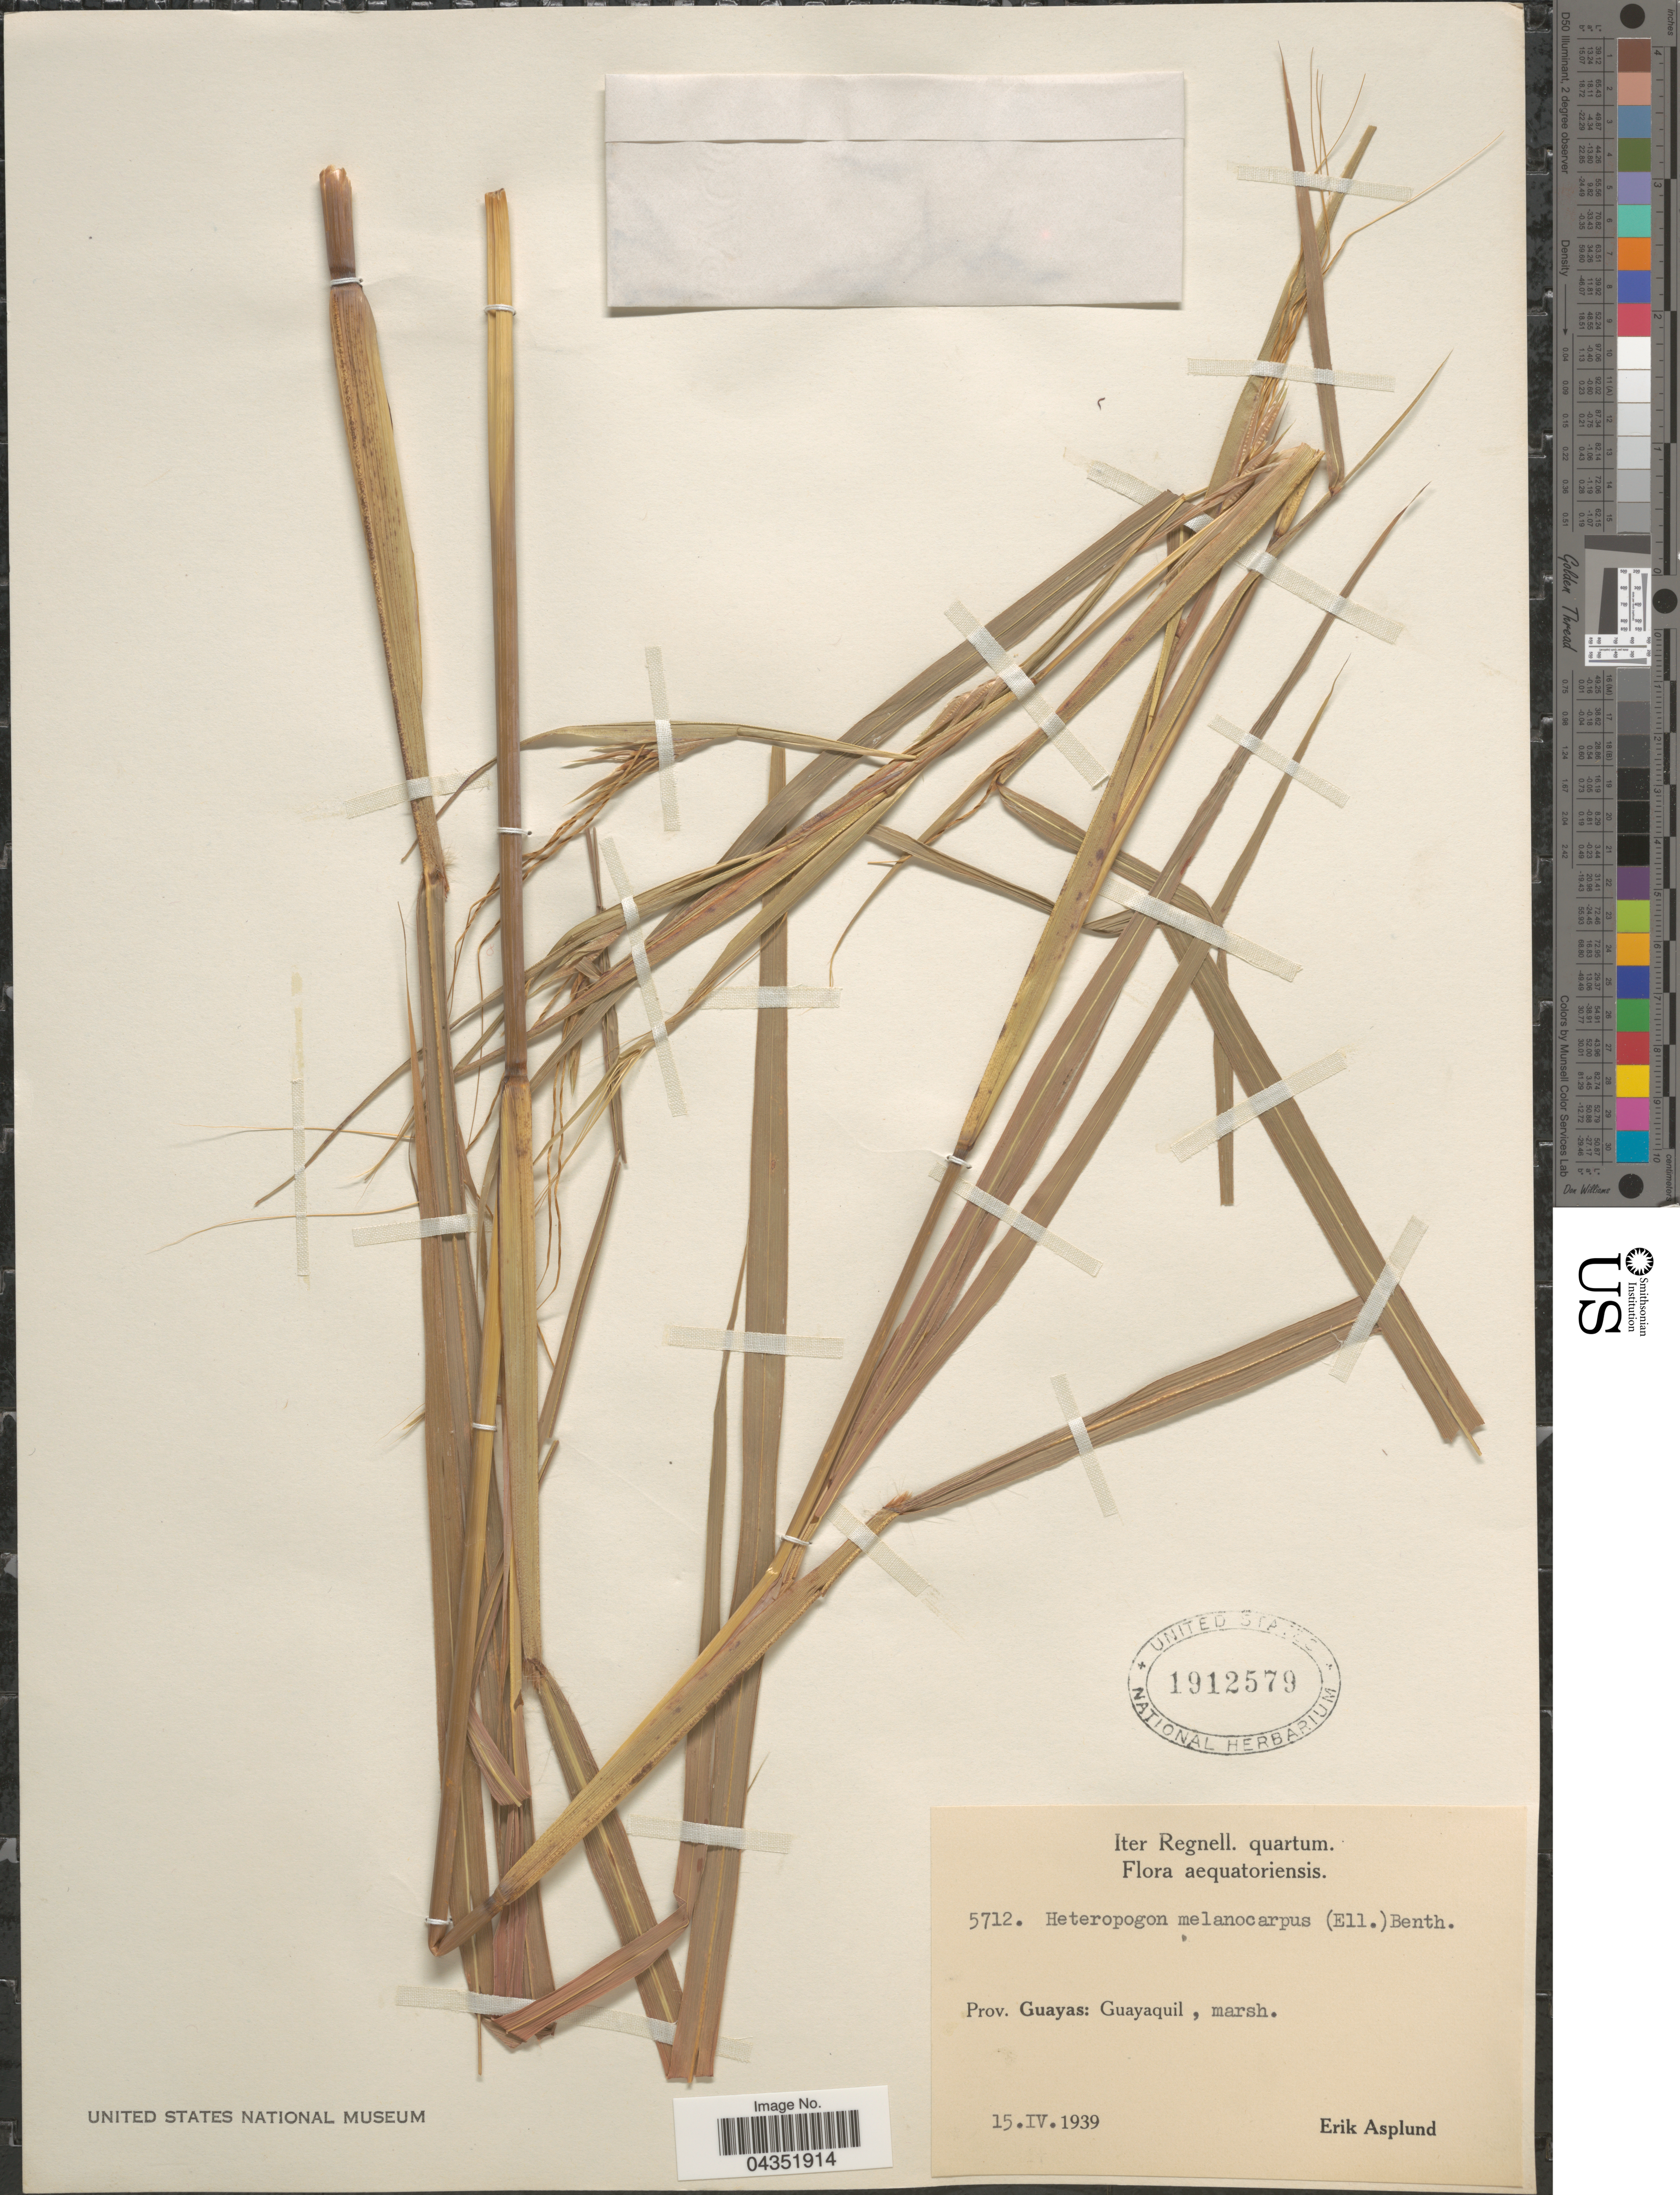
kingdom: Plantae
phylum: Tracheophyta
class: Liliopsida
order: Poales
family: Poaceae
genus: Heteropogon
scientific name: Heteropogon melanocarpus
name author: (Elliott) Benth.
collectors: E. Asplund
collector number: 5712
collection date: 1939-04-15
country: Ecuador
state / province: Guayas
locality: Iter Regnell. quartum. Aequatoriensis. Guayaquil.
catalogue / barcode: US 1912579